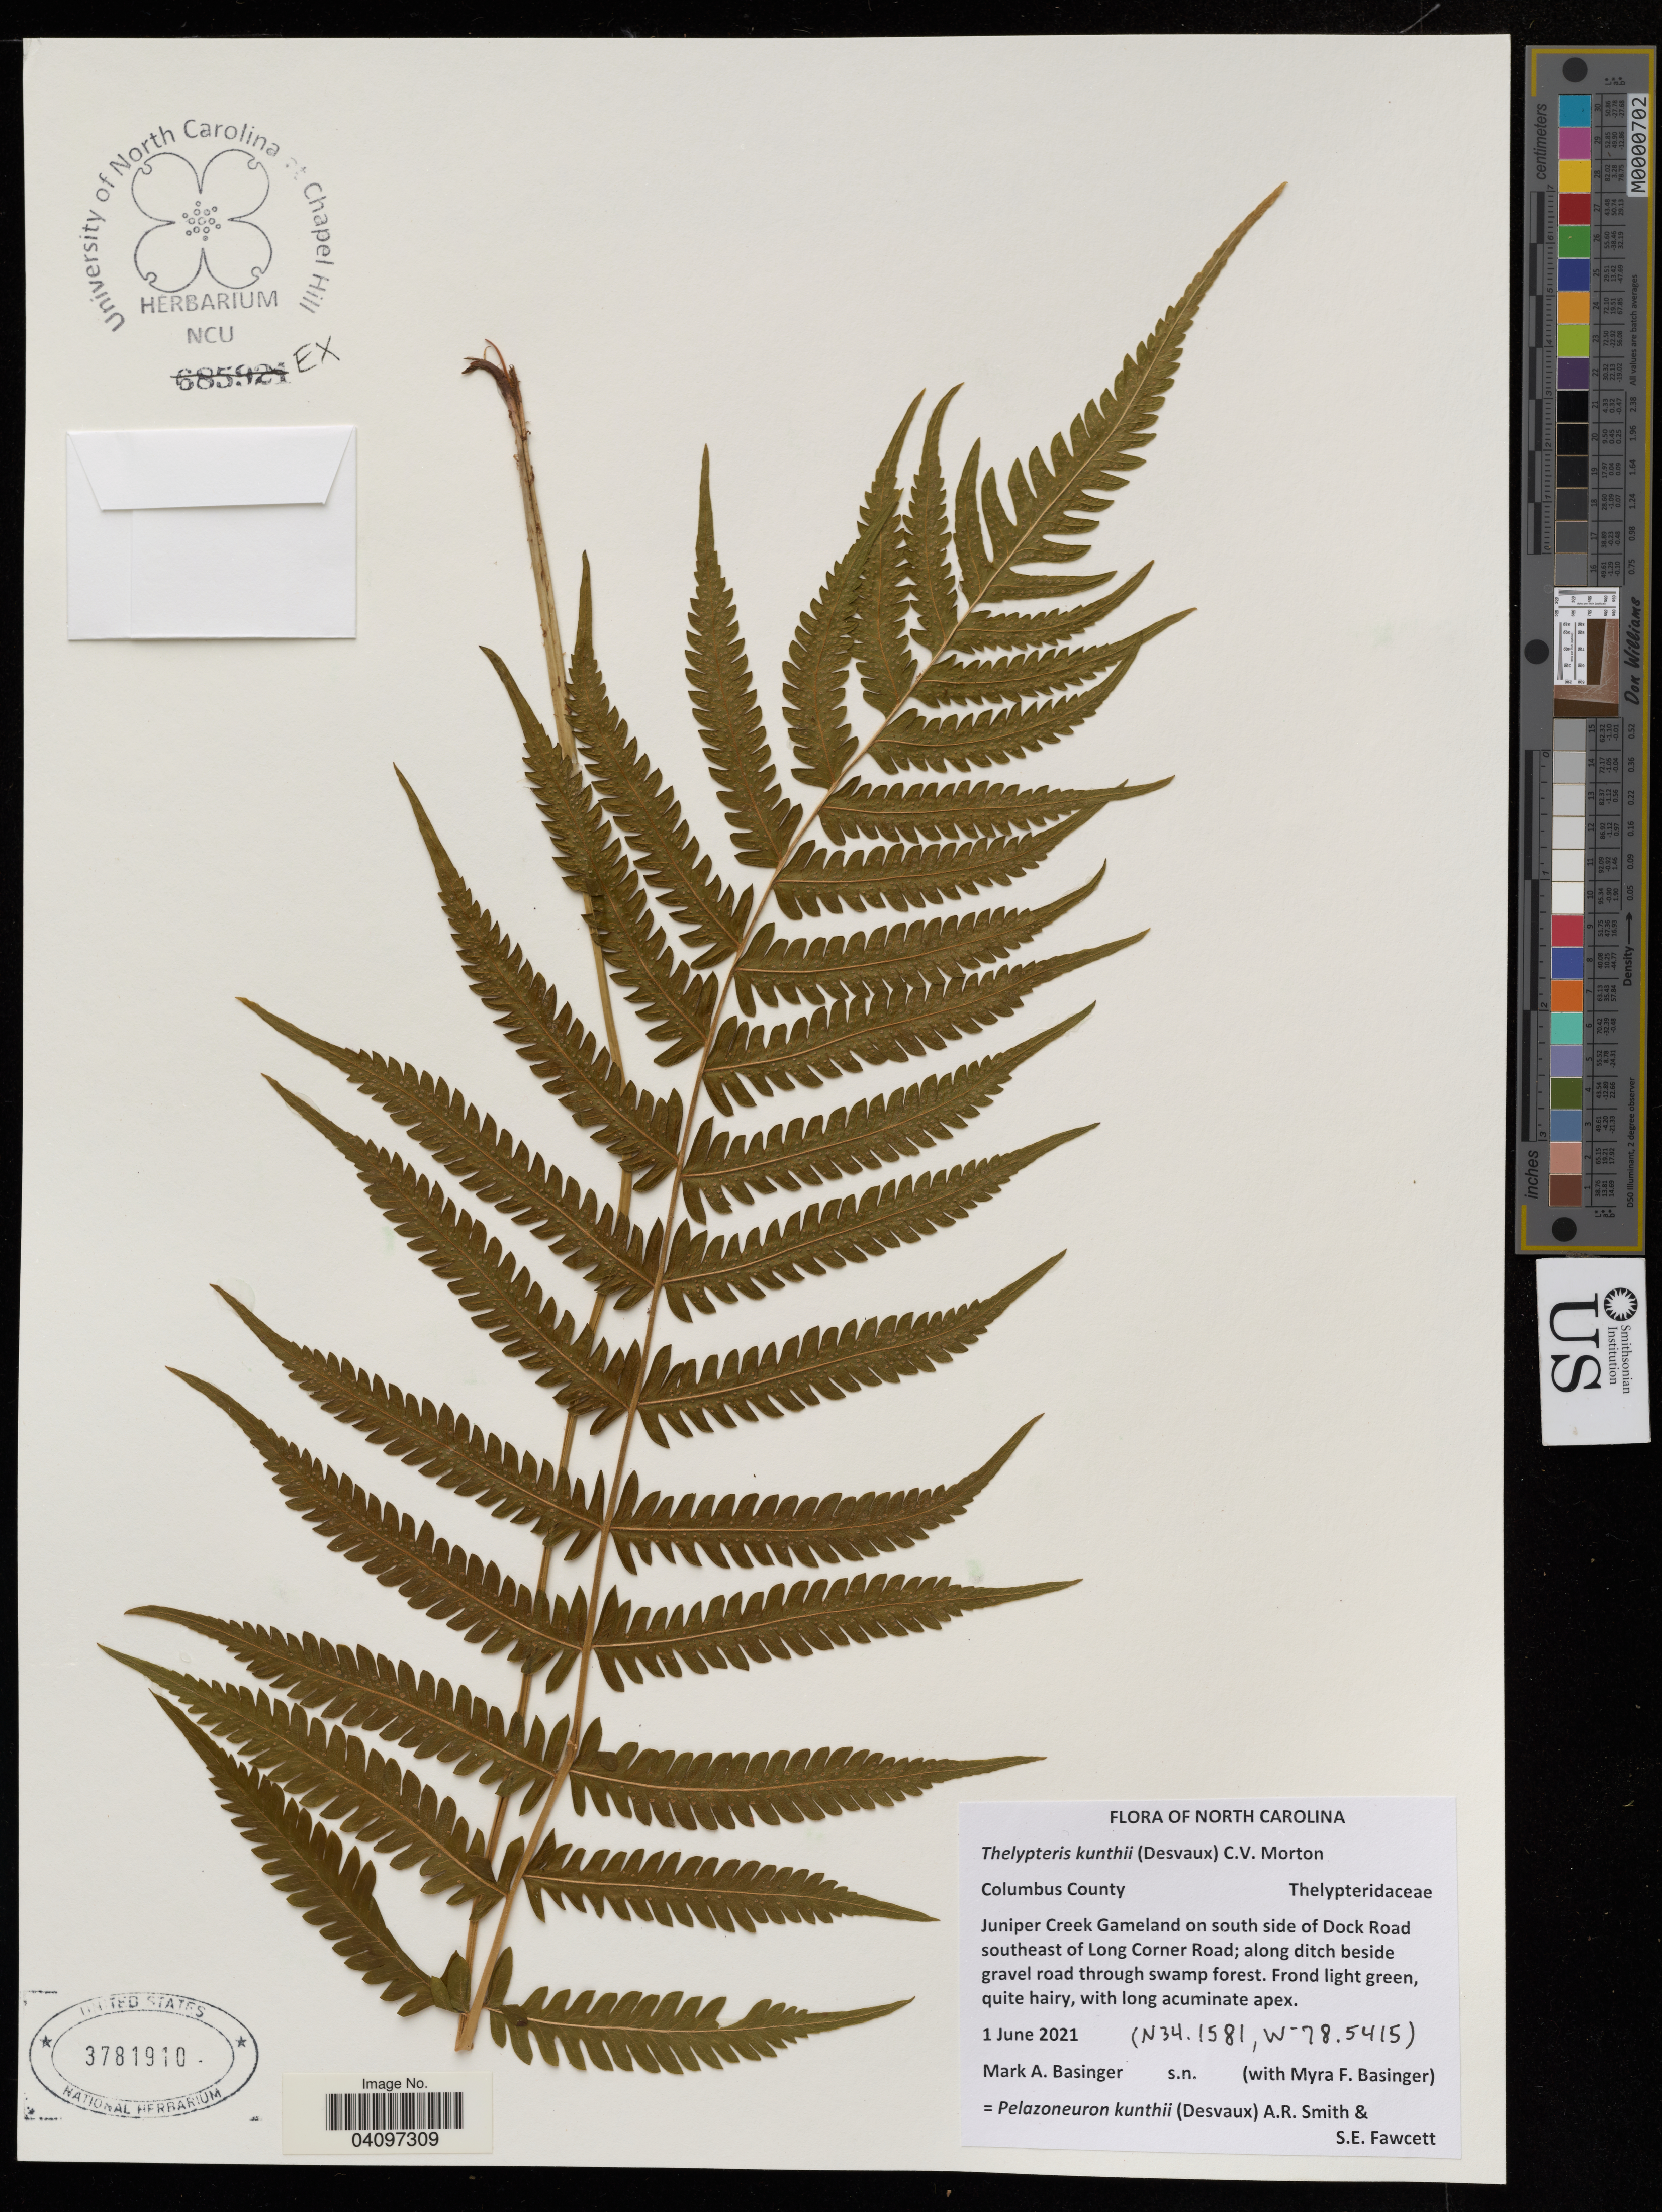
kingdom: Plantae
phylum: Tracheophyta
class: Polypodiopsida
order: Polypodiales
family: Thelypteridaceae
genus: Thelypteris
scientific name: Thelypteris kunthii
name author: (Desv.) C.V. Morton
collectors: M. Basinger & M. Basinger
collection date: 2021-06-01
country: United States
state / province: North Carolina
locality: Columbus County, Juniper Creek Gameland on south side of Dock Road southeast of Long Corner Road.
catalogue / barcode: US 3781910